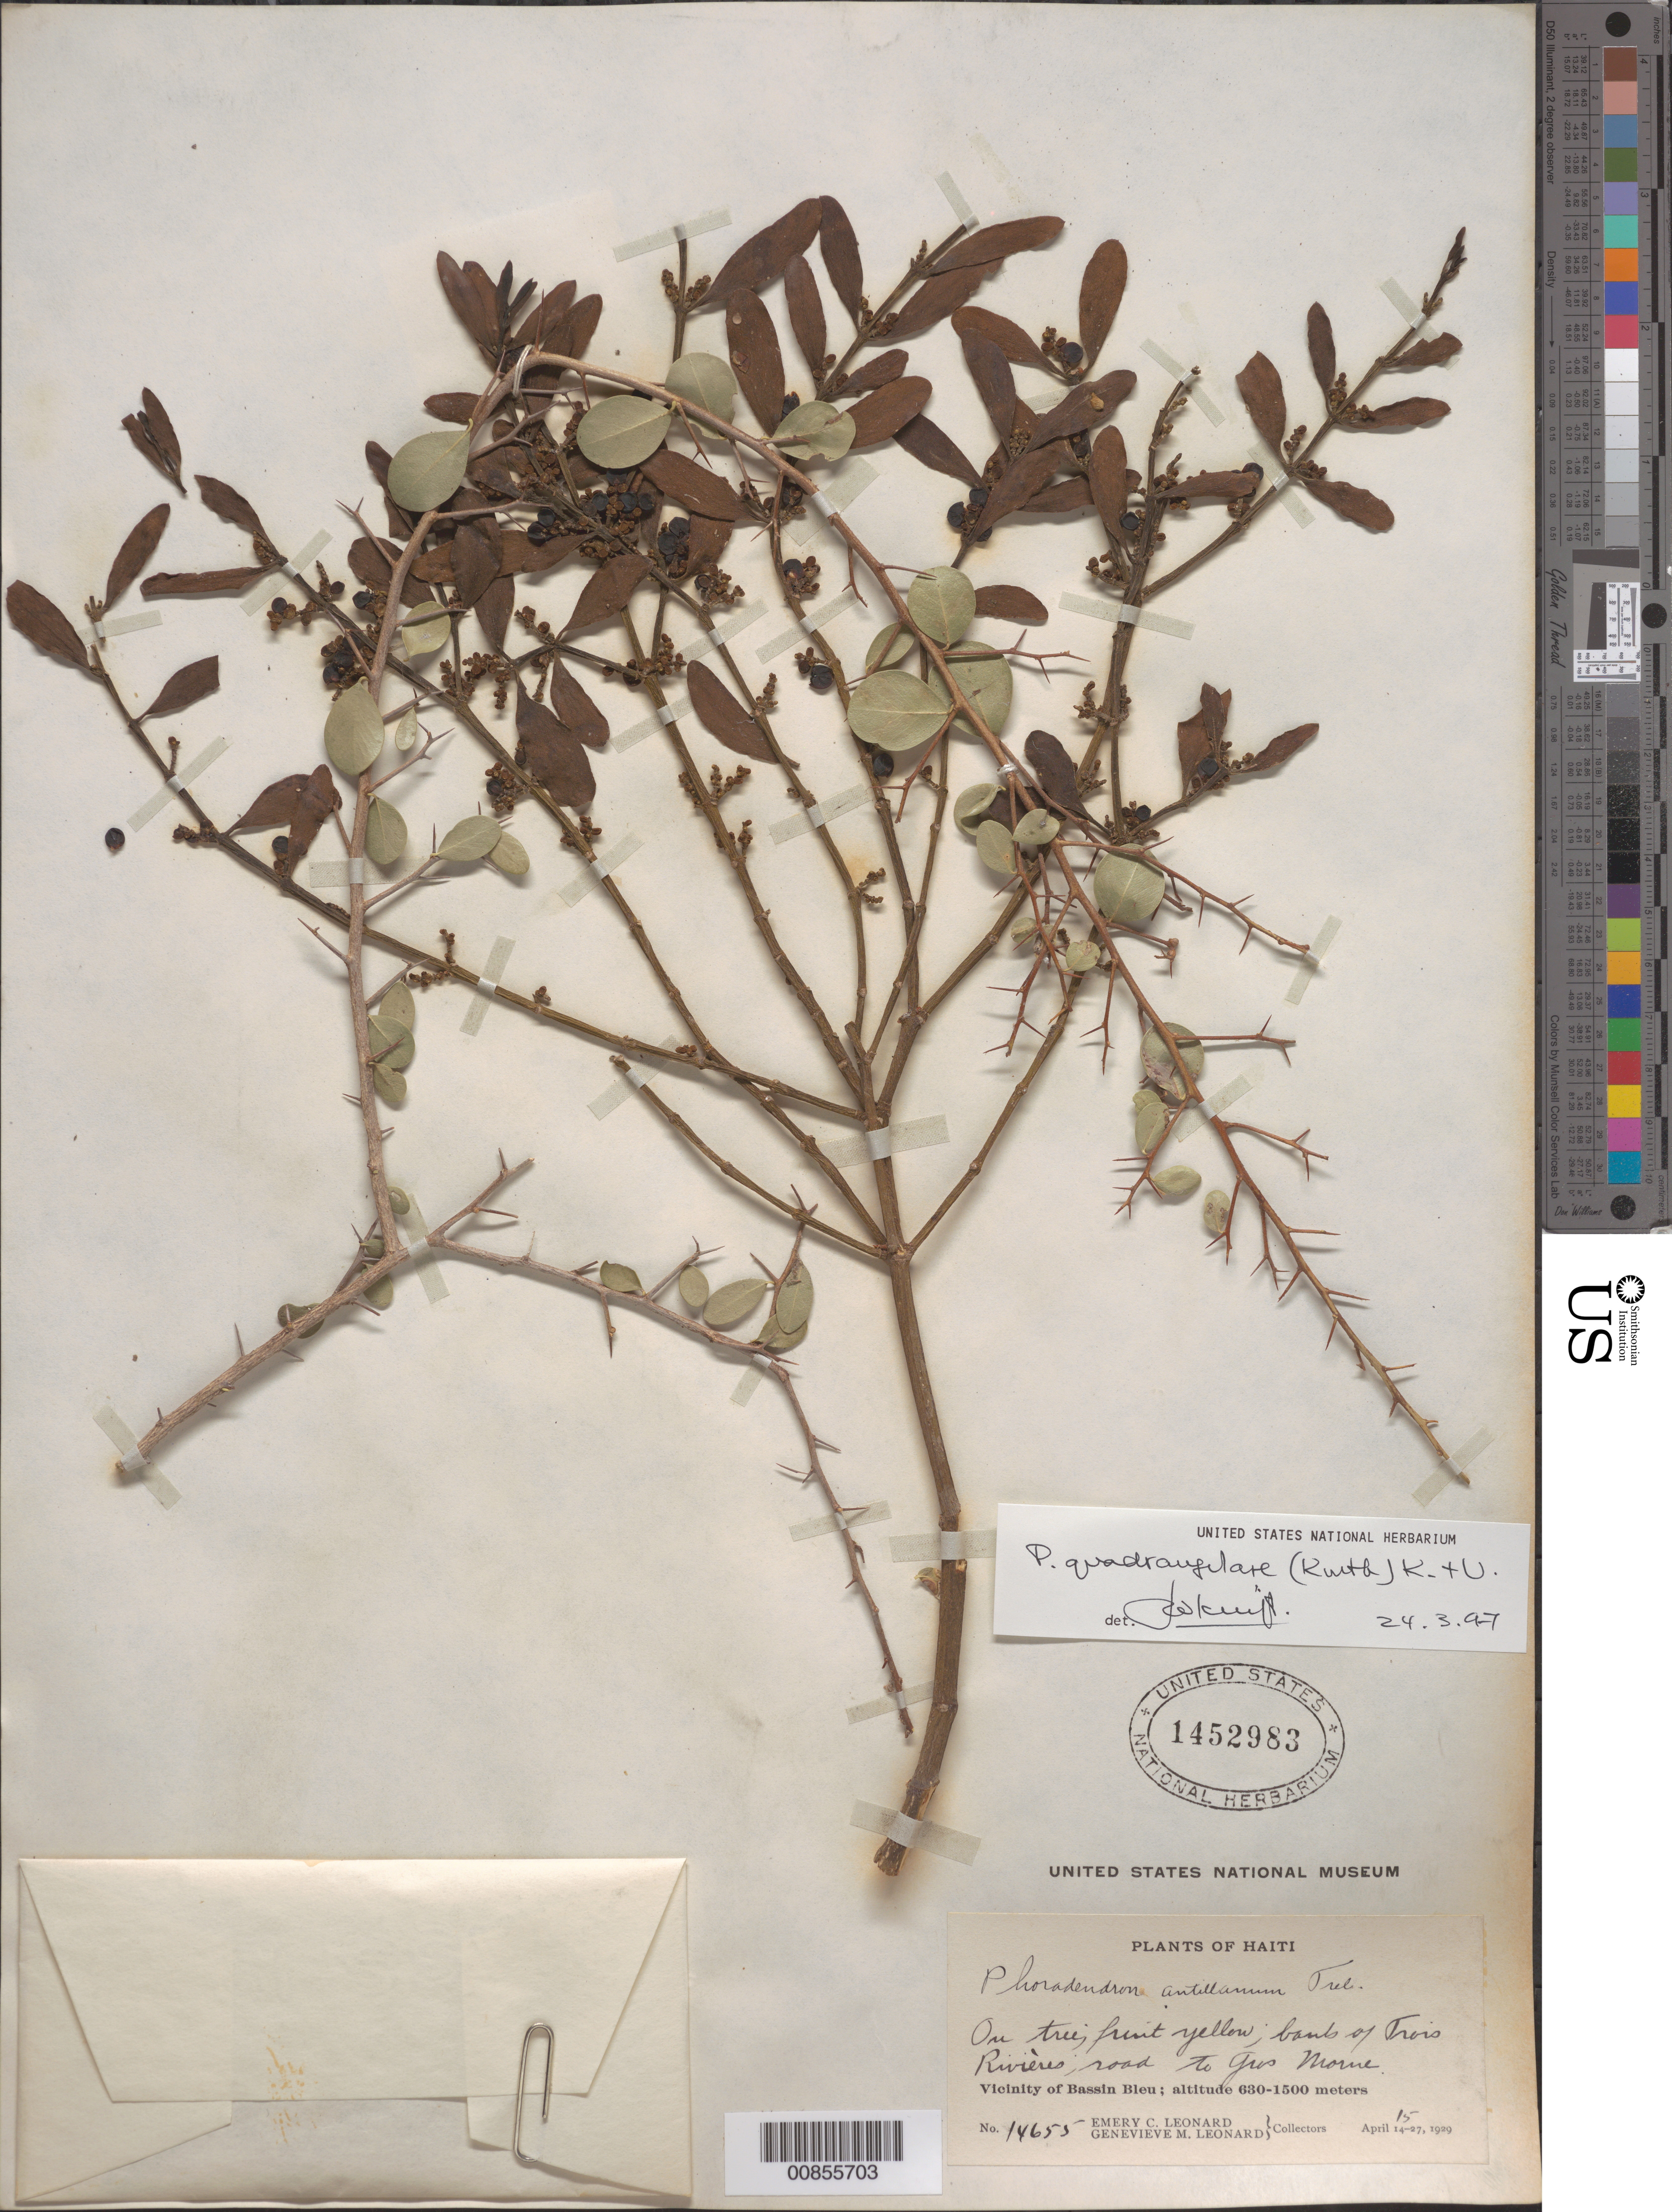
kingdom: Plantae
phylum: Tracheophyta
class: Magnoliopsida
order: Santalales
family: Viscaceae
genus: Phoradendron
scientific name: Phoradendron quadrangulare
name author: (Kunth) Griseb.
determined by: Kuijt, Job, (CANADA)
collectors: E. C. Leonard & G. M. Leonard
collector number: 14655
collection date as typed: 15 Apr 1929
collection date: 1929-04-15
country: Haiti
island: Hispaniola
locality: Vicinity of Bassin Bleu. On bank of Trois Rivières; road to Gros Morne.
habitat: On tree.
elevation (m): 630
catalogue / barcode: US 1452983